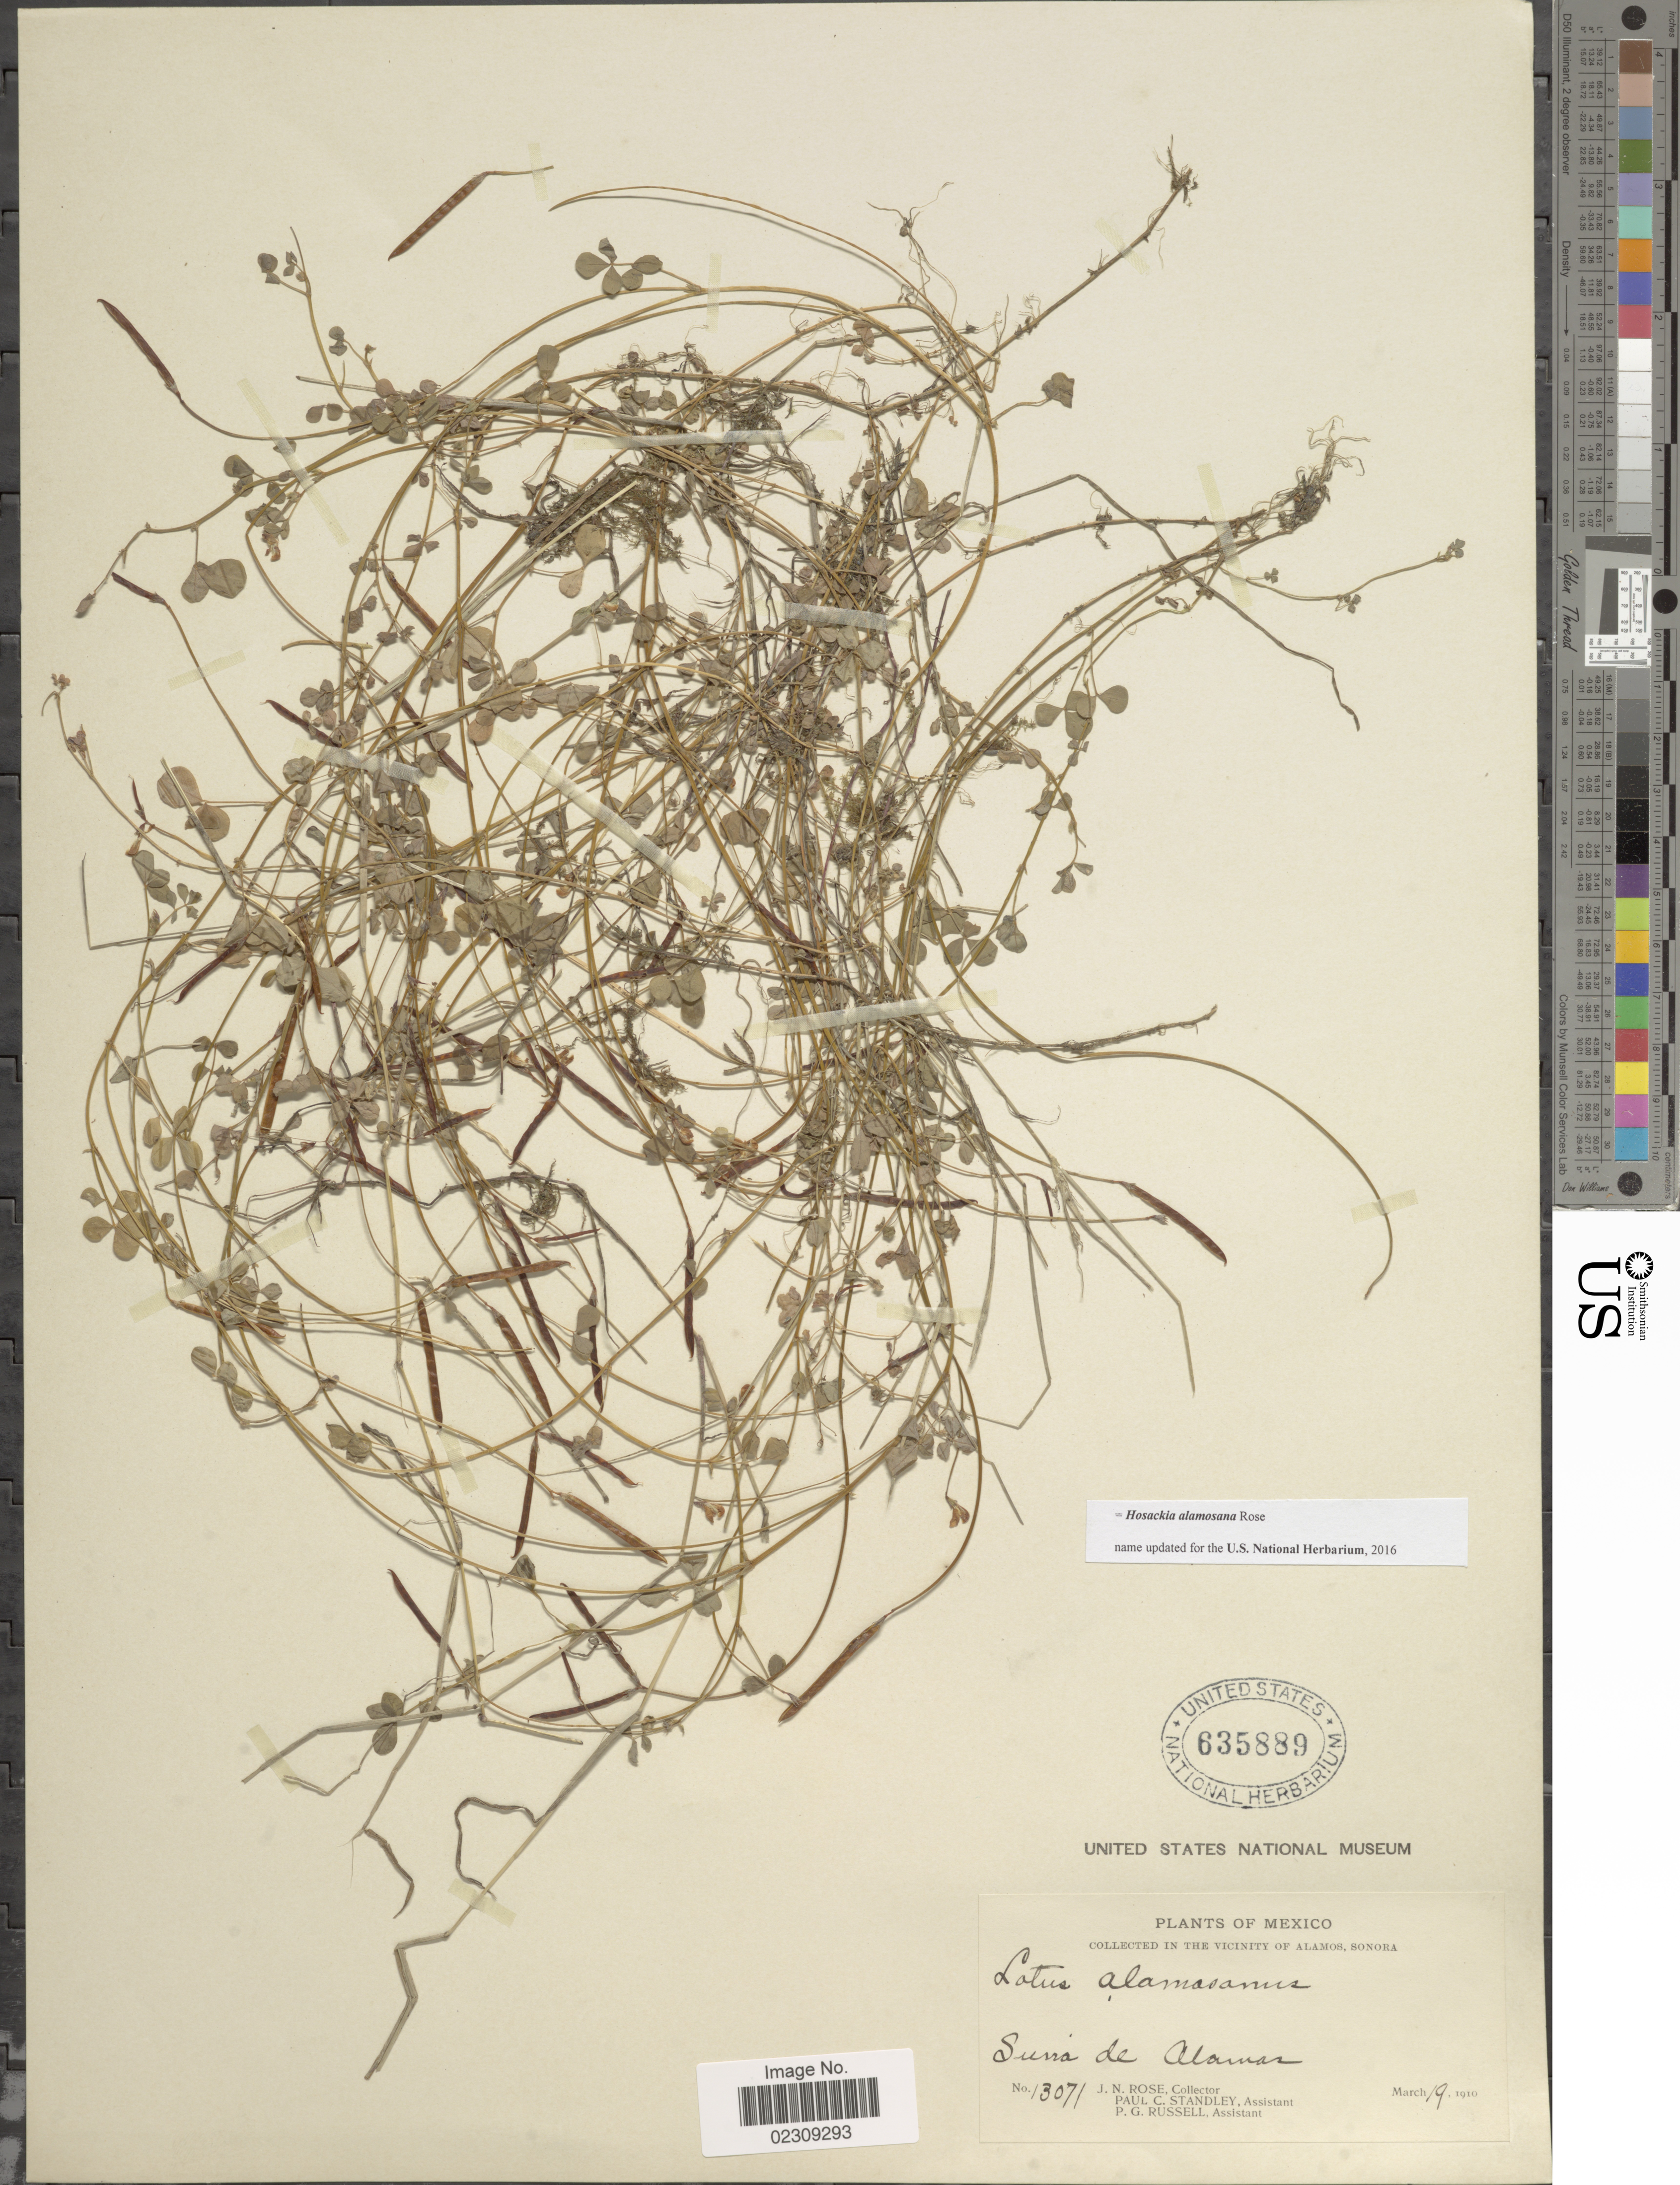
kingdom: Plantae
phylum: Tracheophyta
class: Magnoliopsida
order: Fabales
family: Fabaceae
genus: Hosackia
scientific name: Hosackia alamosana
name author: Rose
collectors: J. N. Rose, P. C. Standley & P. G. Russell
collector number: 13071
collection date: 1910-03-19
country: Mexico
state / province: Sonora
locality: In the Vicinity of Alamos, Sierra de Alamas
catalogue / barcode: US 635889